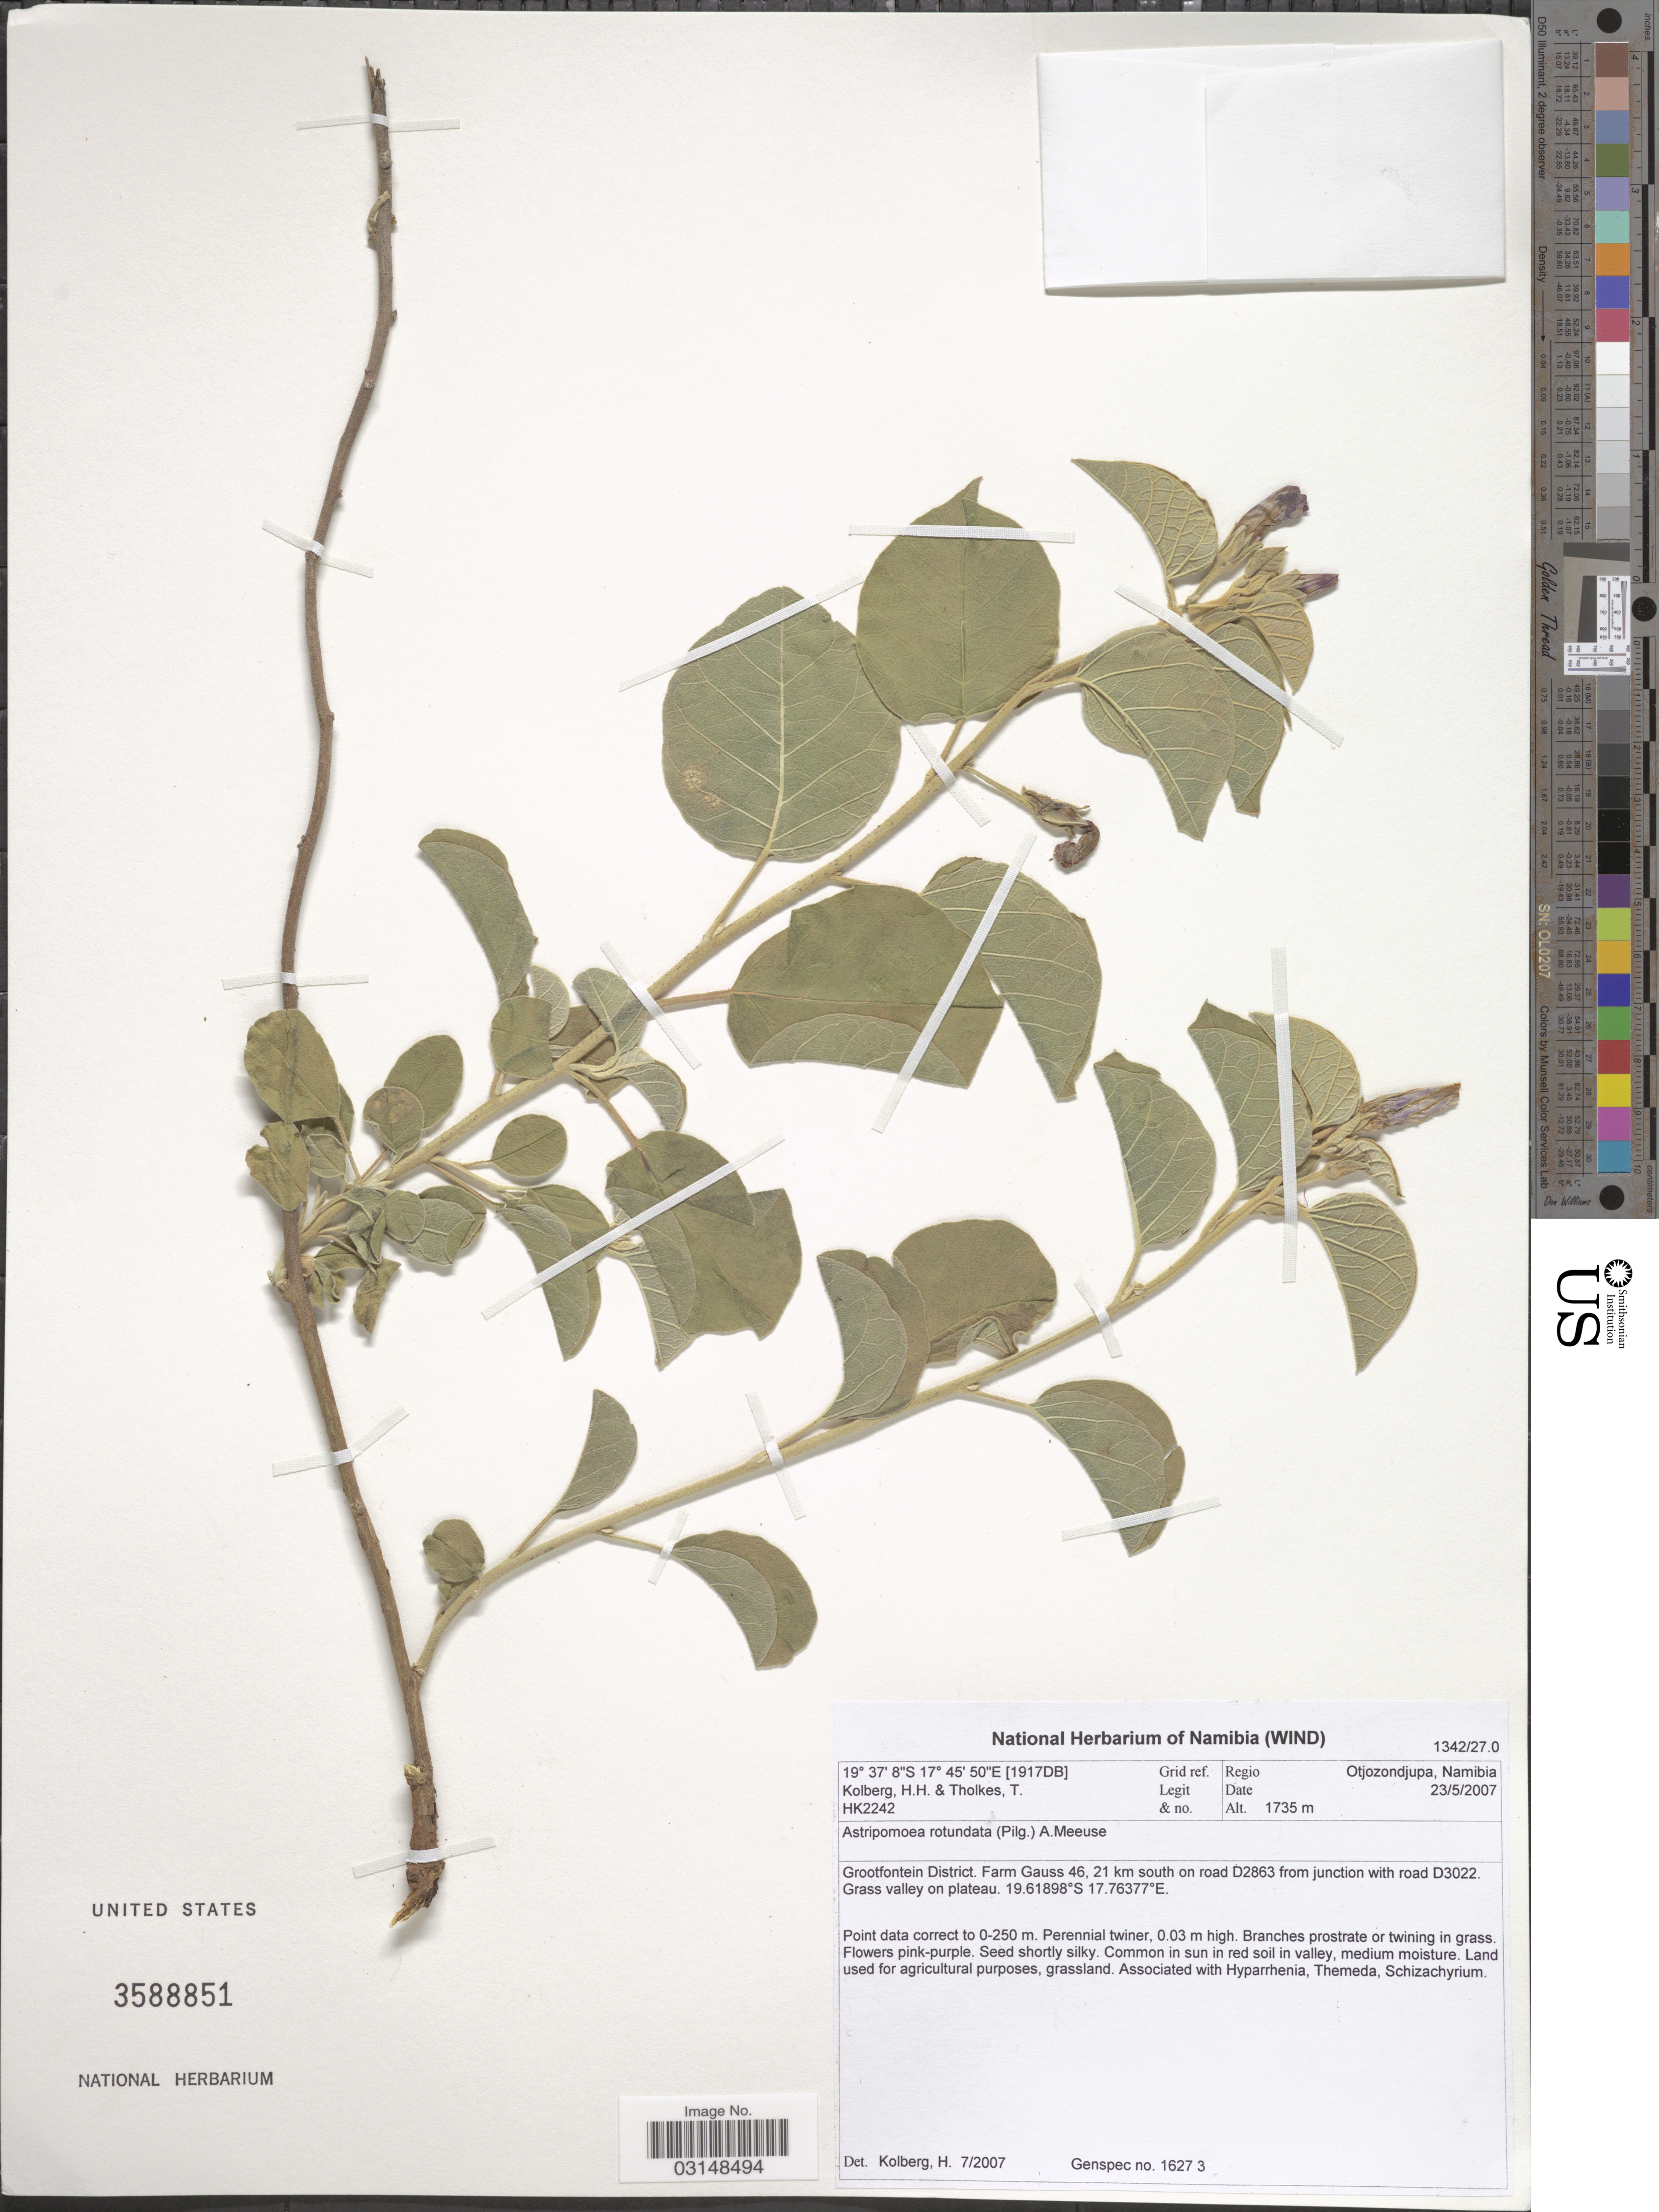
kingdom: Plantae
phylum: Tracheophyta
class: Magnoliopsida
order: Solanales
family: Convolvulaceae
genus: Astripomoea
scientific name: Astripomoea rotundata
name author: A. Meeuse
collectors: H. H. Kolberg & T. Tholkes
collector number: HK2242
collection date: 2007-05-23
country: Namibia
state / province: Otjozondjupa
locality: Regio Otjozondjupa, Namibia, Grid ref. [1917DB], Grootfontein District, Farm Gauss 46, 21 km south on road D2863 from junction with road D3022, Grass valley on plateay.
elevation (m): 1735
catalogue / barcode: US 3588851